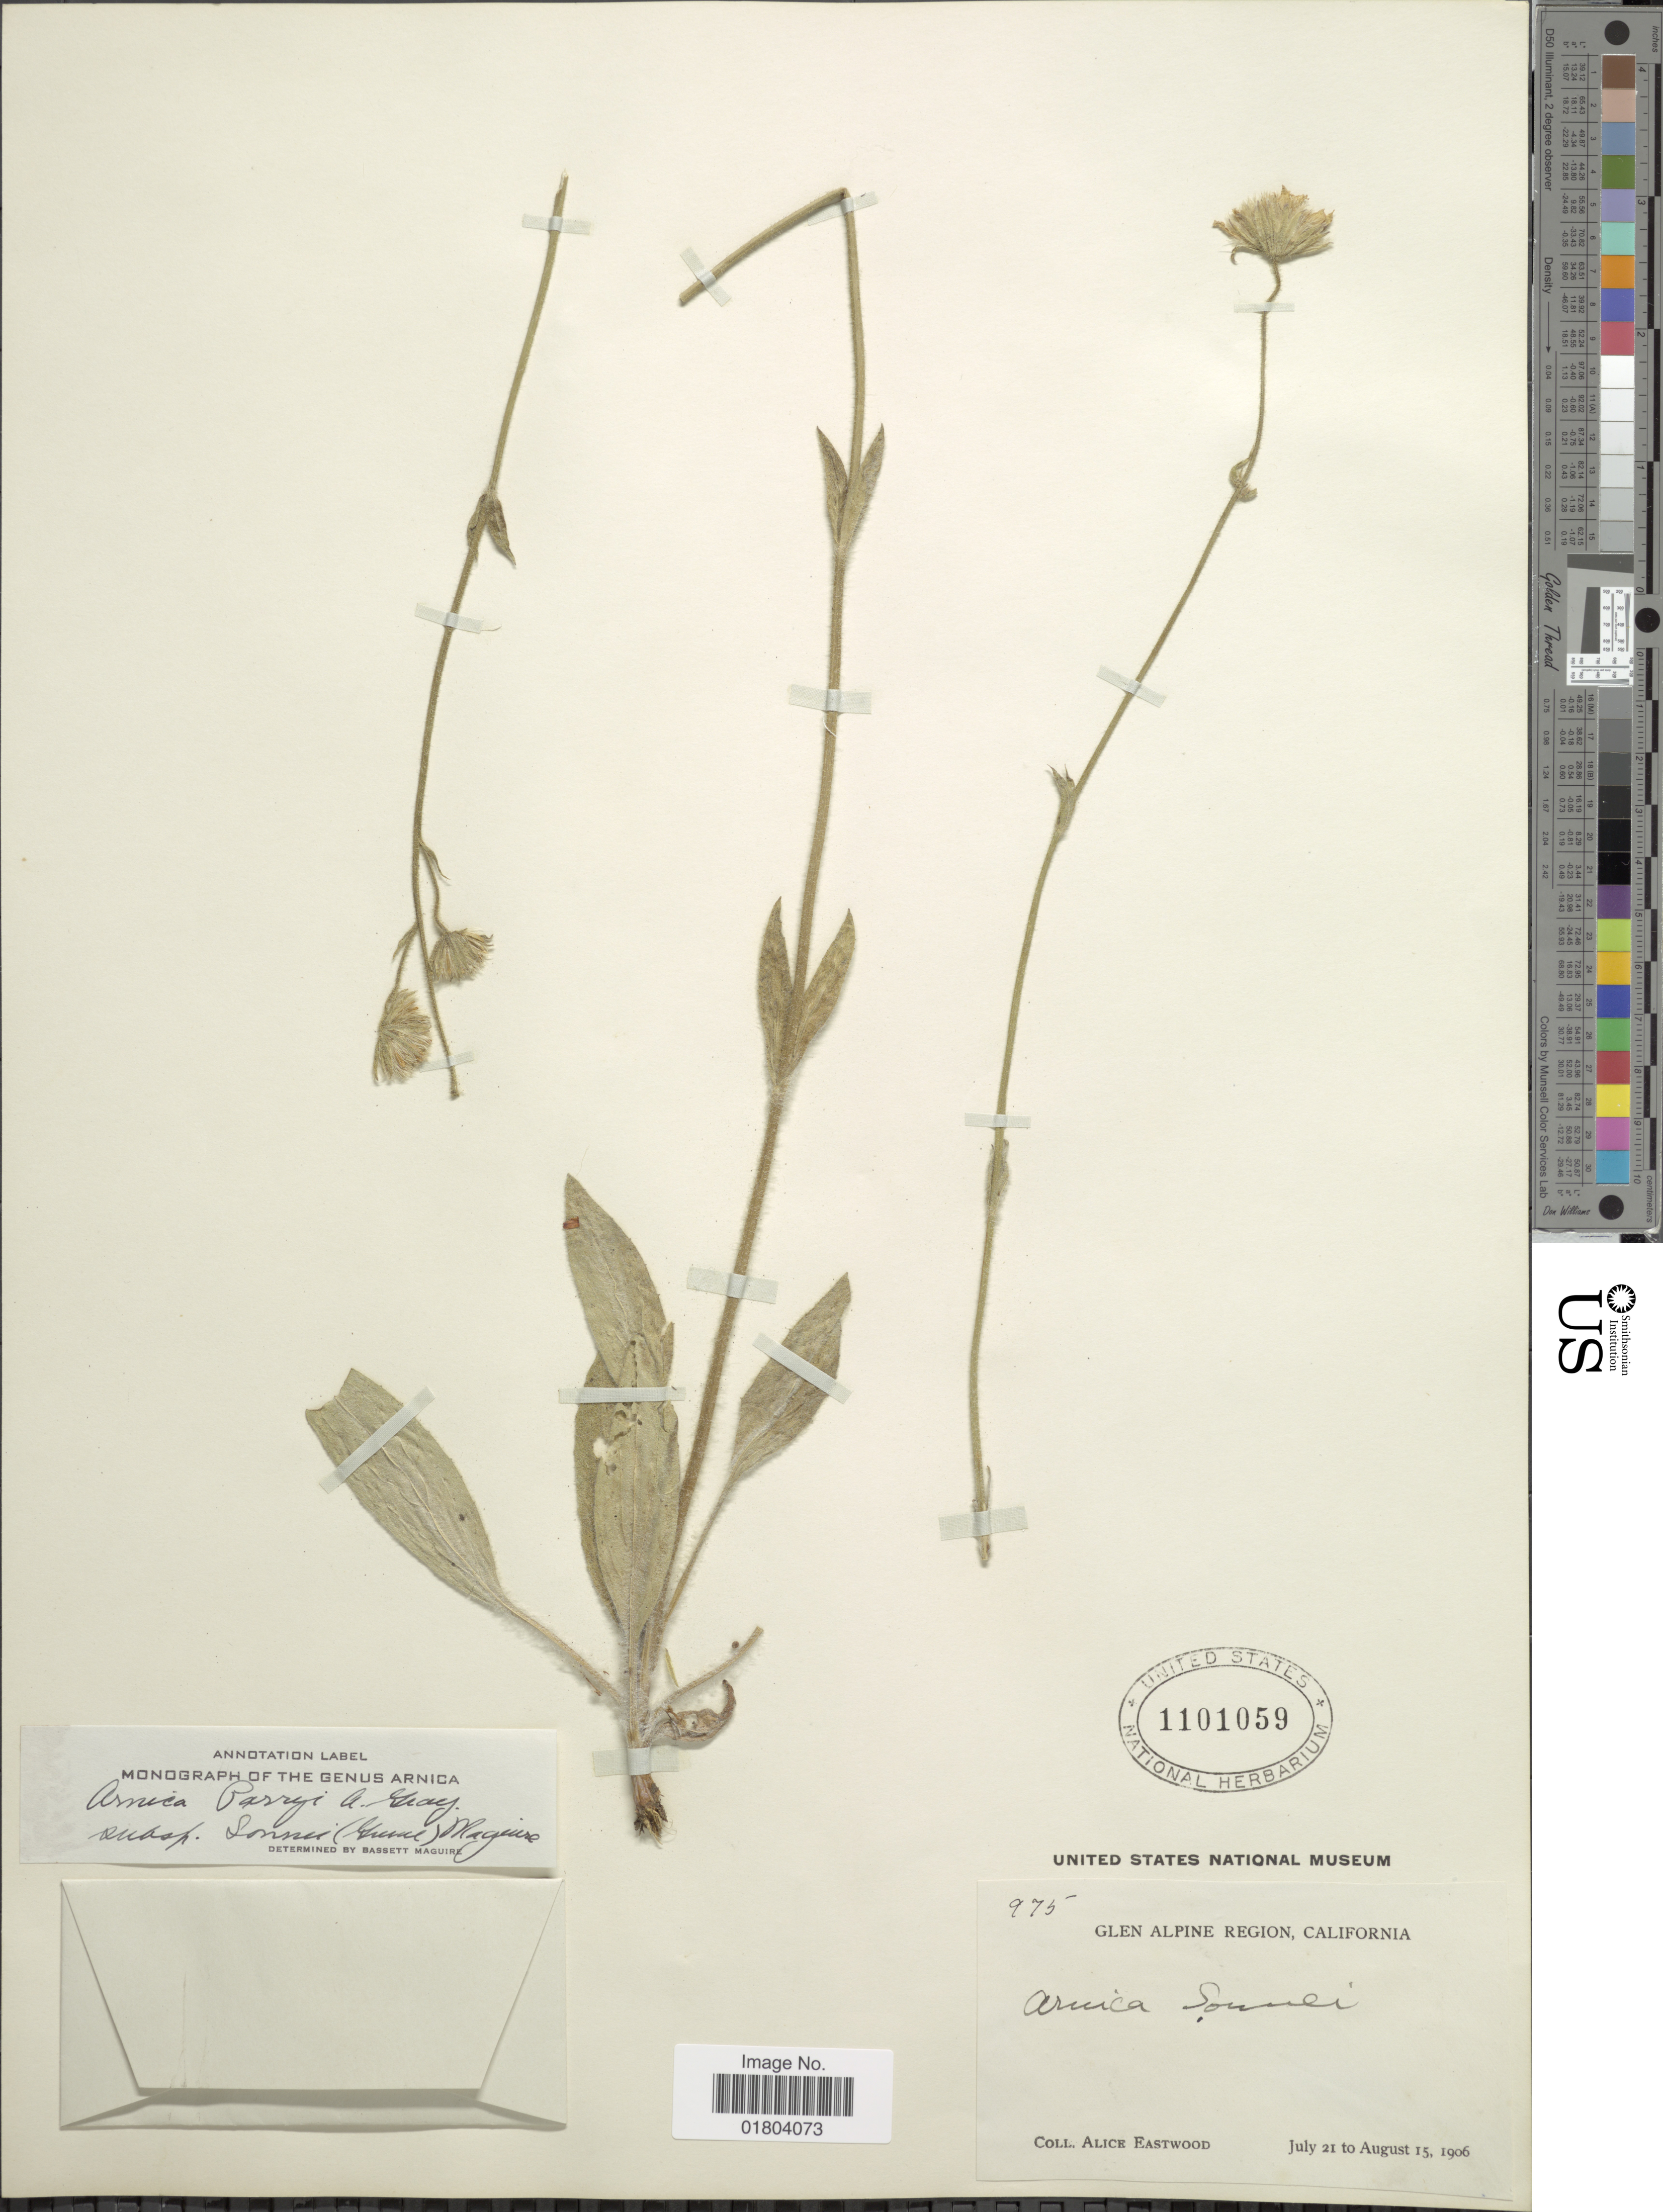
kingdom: Plantae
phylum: Tracheophyta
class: Magnoliopsida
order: Asterales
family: Asteraceae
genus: Arnica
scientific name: Arnica parryi subsp. sonnei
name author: (Greene) Maguire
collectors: A. Eastwood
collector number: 975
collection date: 1906-07-21/1906-08-15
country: United States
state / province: California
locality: Glen Alpine Region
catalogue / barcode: US 1101059